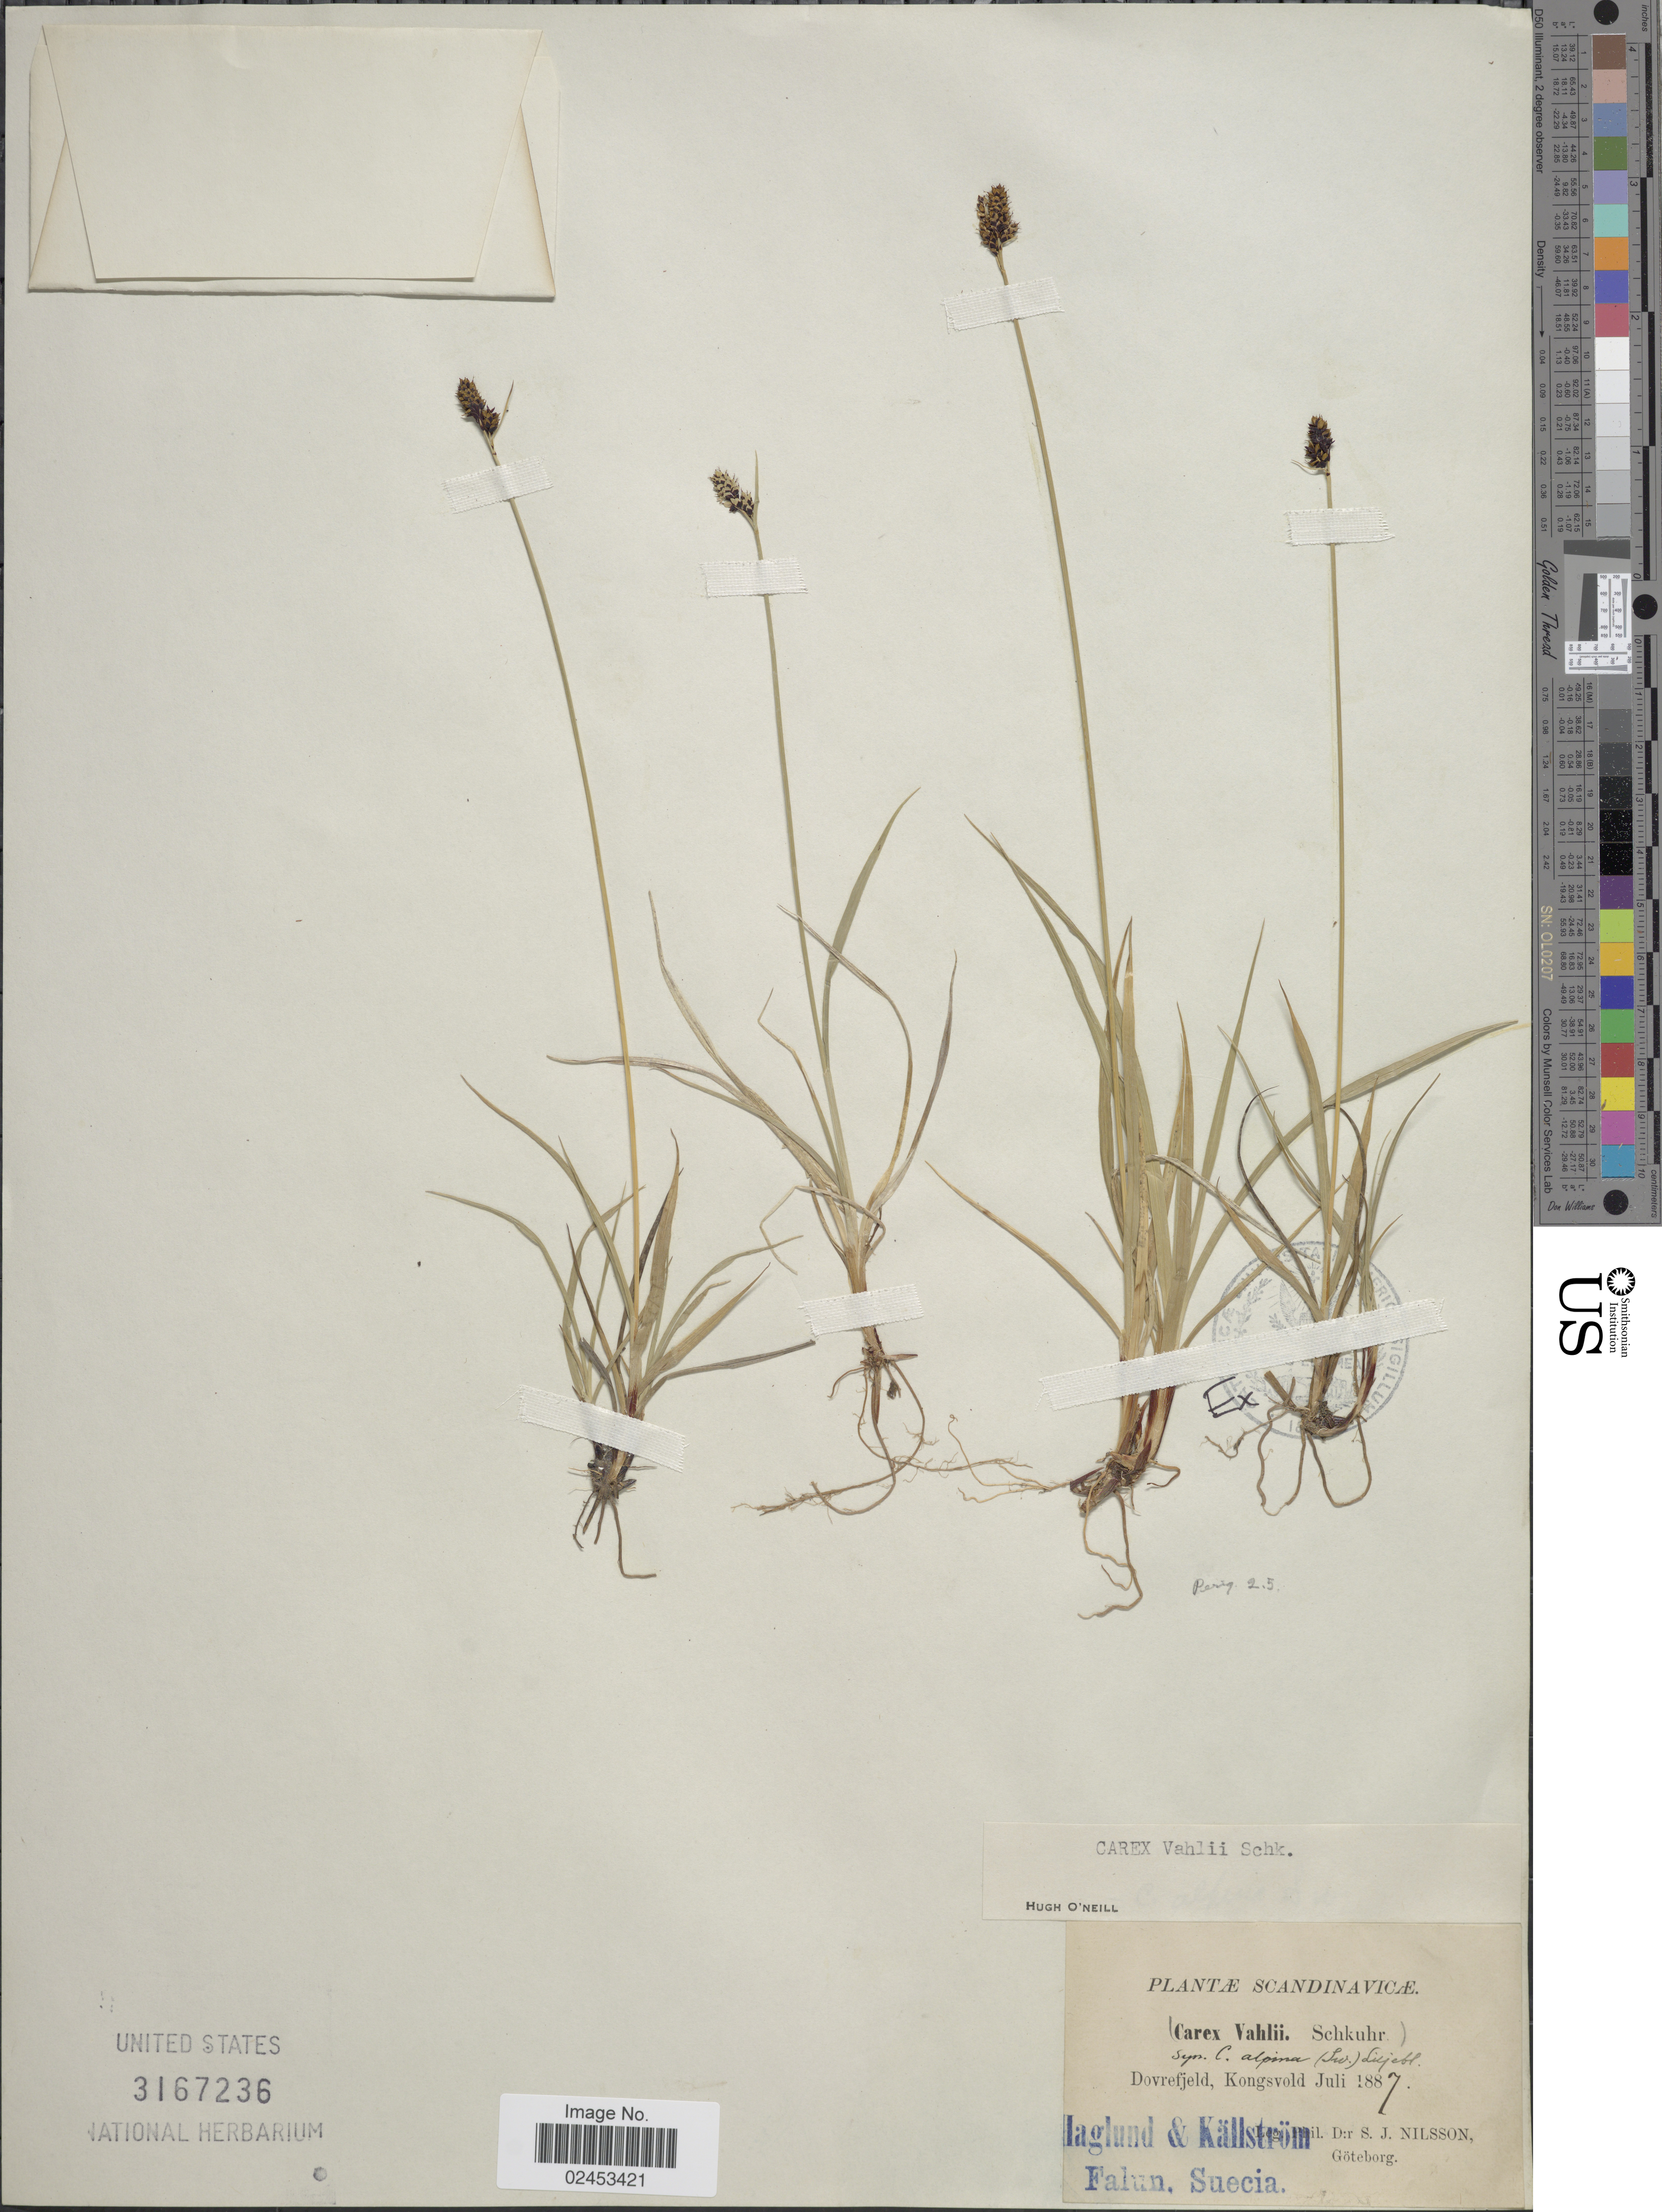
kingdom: Plantae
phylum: Tracheophyta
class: Liliopsida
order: Poales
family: Cyperaceae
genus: Carex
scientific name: Carex norvegica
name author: Retz.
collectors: S. Nilsson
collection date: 1887-07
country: Norway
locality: Scandinavicæ, Dovrefjeld, Kongsvold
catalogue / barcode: US 3167236